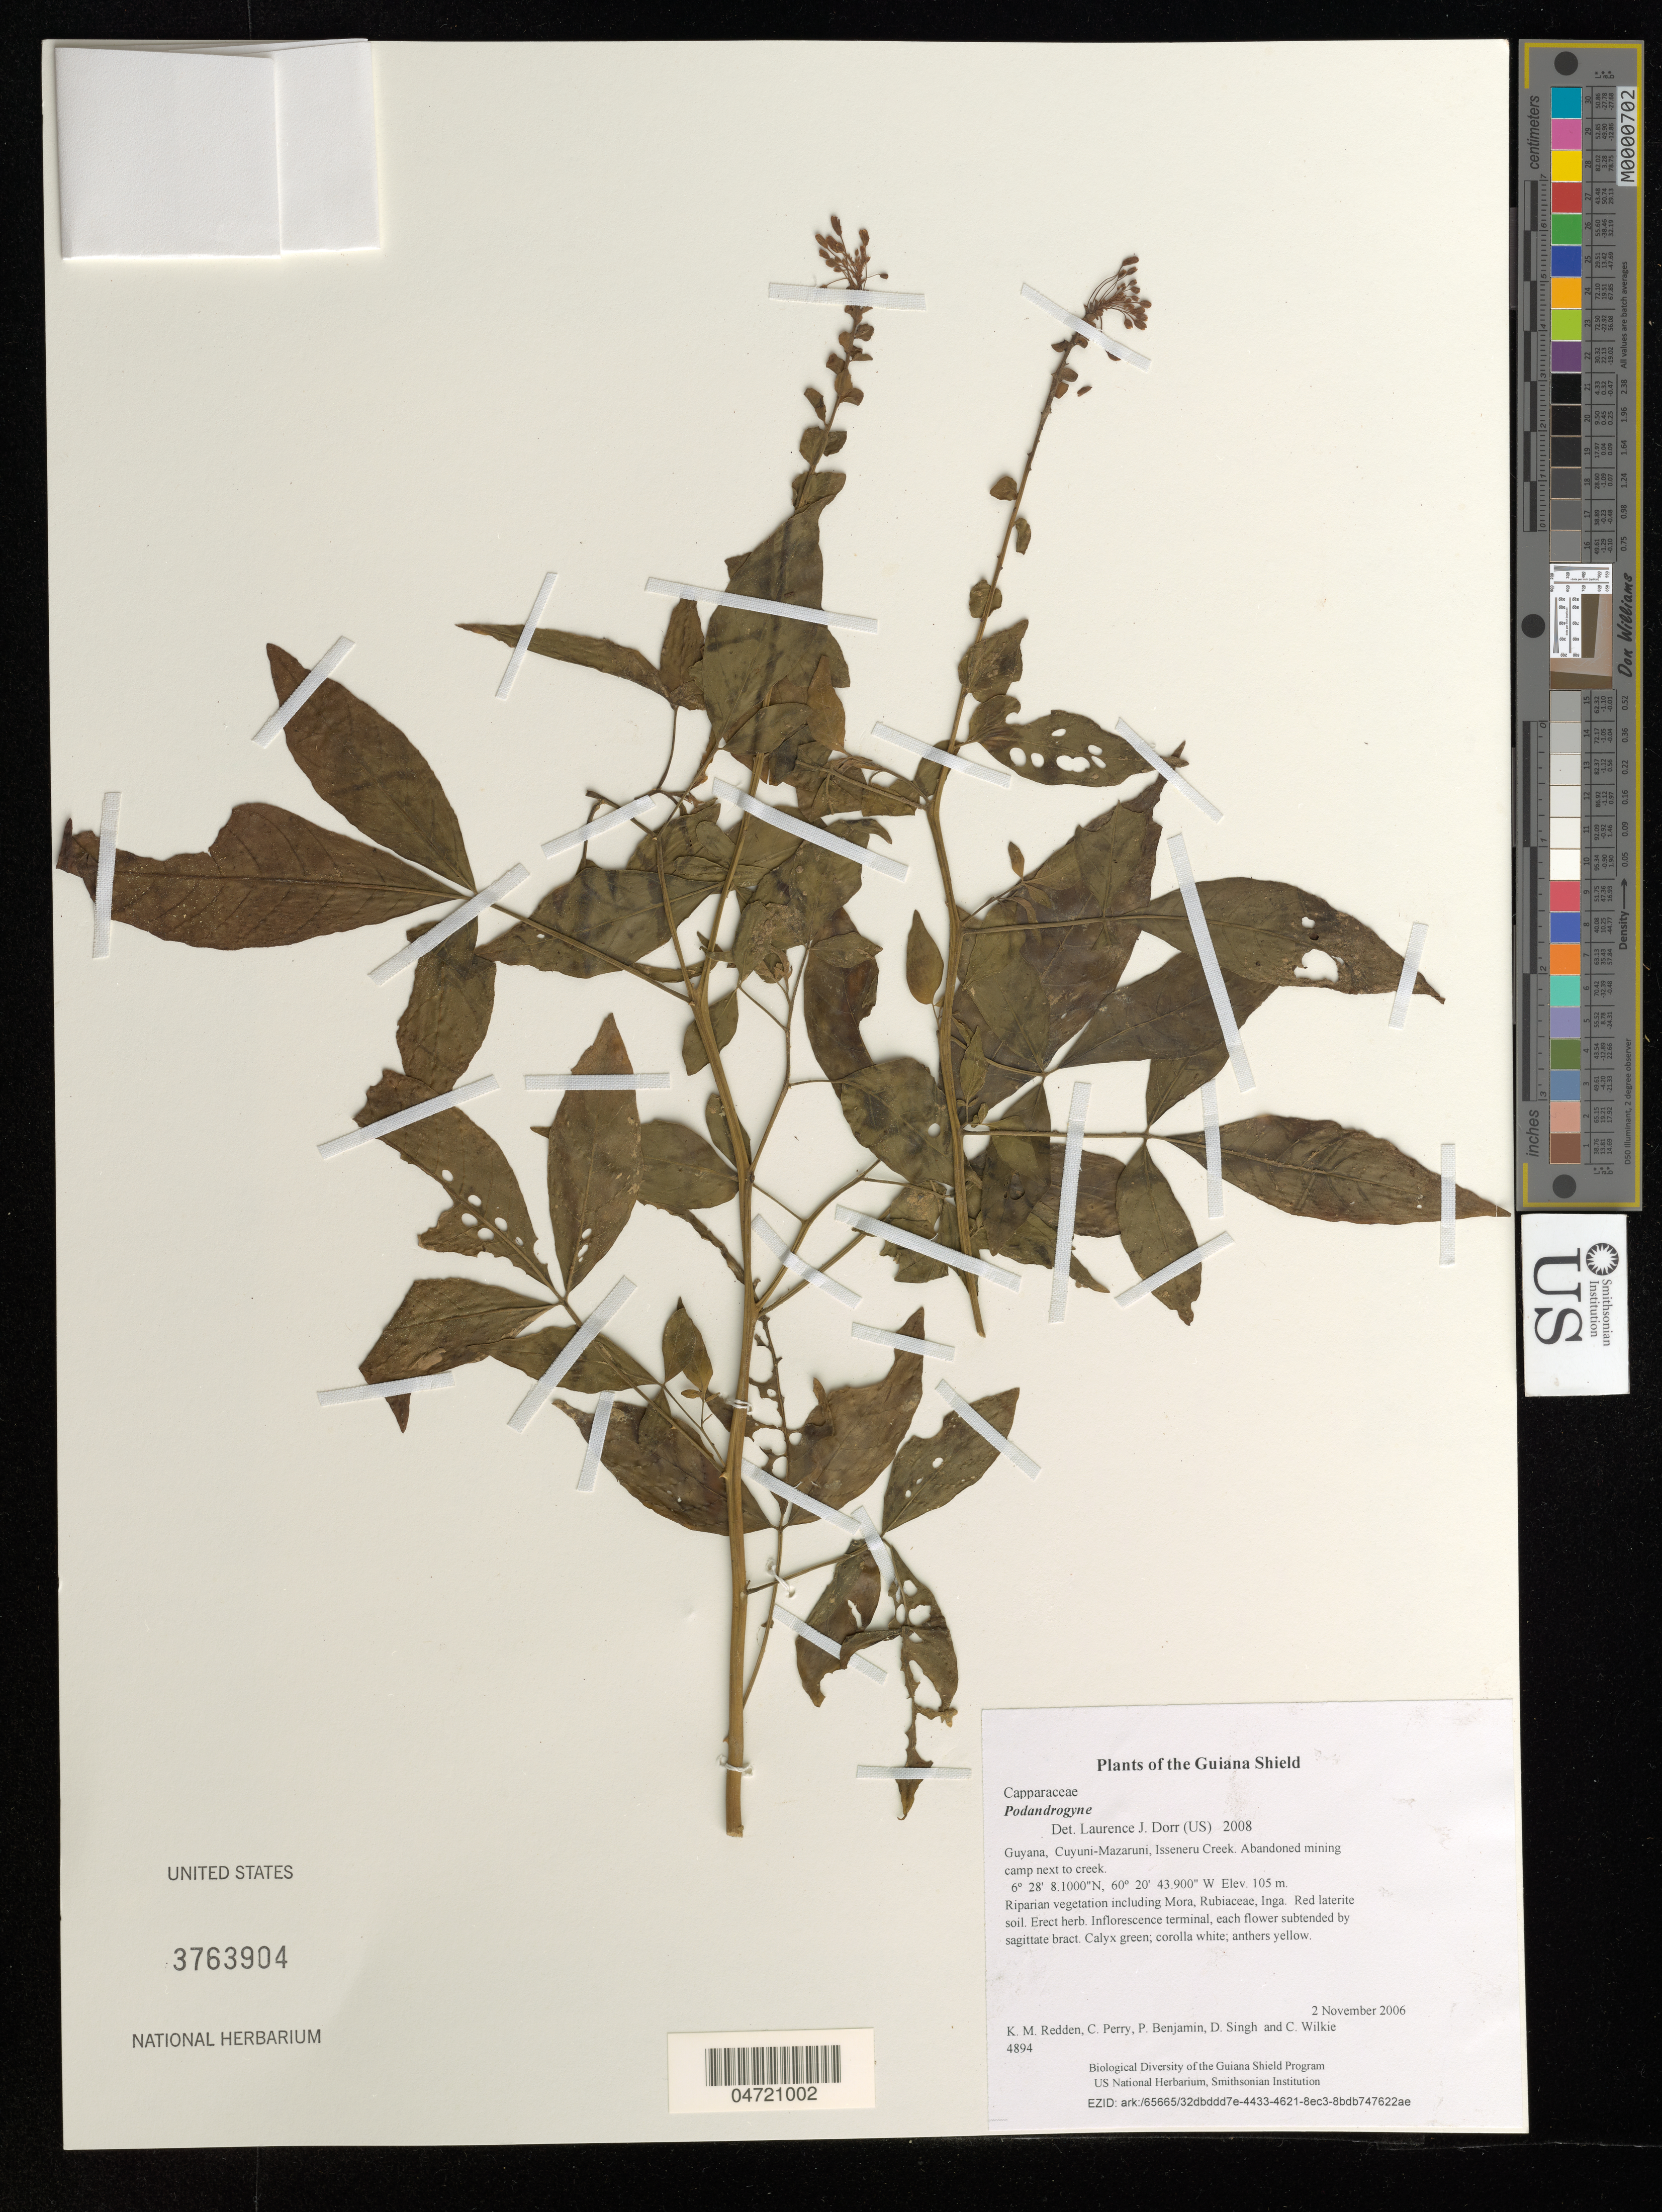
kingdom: Plantae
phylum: Tracheophyta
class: Magnoliopsida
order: Brassicales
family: Cleomaceae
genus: Podandrogyne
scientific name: Podandrogyne sp.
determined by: Dorr, L. J., (BOT), Smithsonian Institution - National Museum of Natural History (UNITED STATES)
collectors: K. M. Redden, C. Perry, P. Benjamin, D. Singh & C. Wilkie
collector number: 4894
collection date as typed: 2 November 2006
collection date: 2006-11-02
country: Guyana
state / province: Cuyuni-Mazaruni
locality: Isseneru Creek. Abandoned mining camp next to creek.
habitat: Riparian vegetation including Mora, Rubiaceae, Inga. Red laterite soil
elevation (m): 105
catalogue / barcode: US 3763904